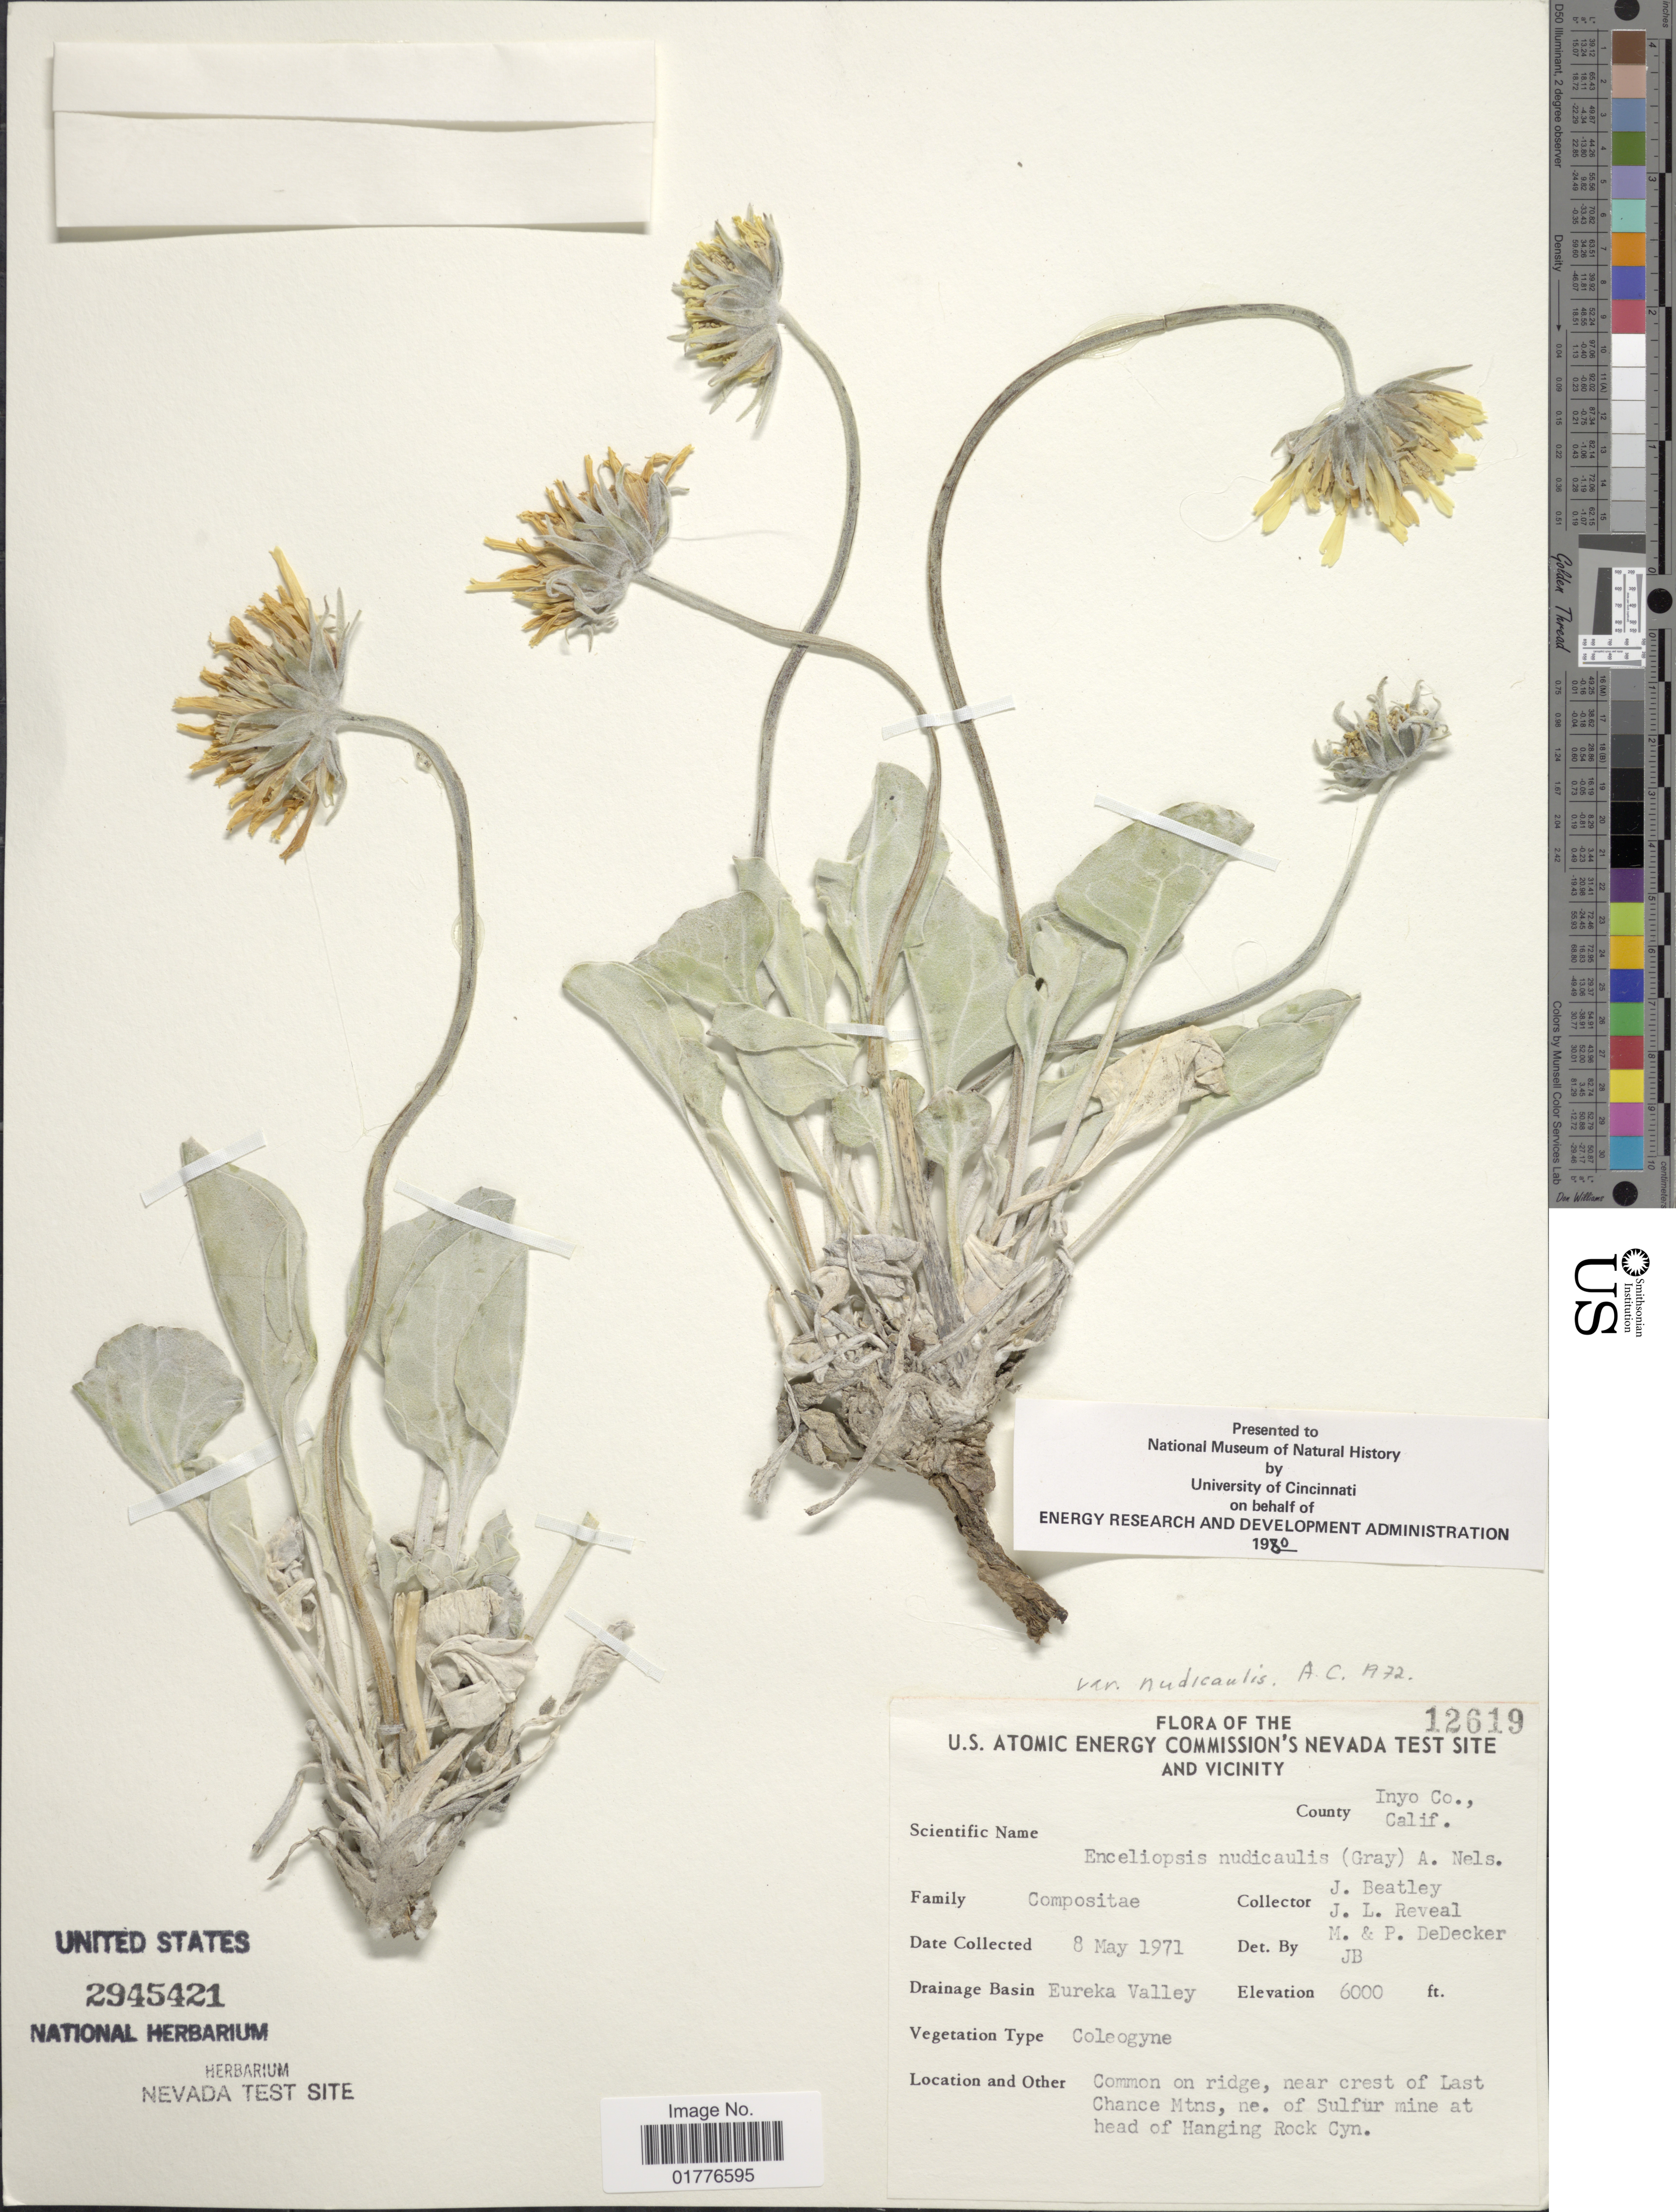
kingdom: Plantae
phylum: Tracheophyta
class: Magnoliopsida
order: Asterales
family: Asteraceae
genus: Enceliopsis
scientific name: Enceliopsis nudicaulis var. nudicaulis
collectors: J. C. Beatley, J. L. Reveal, M. Dedecker & P. Dedecker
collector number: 12619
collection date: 1971-05-08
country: United States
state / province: California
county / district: Inyo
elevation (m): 1829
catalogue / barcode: US 2945421